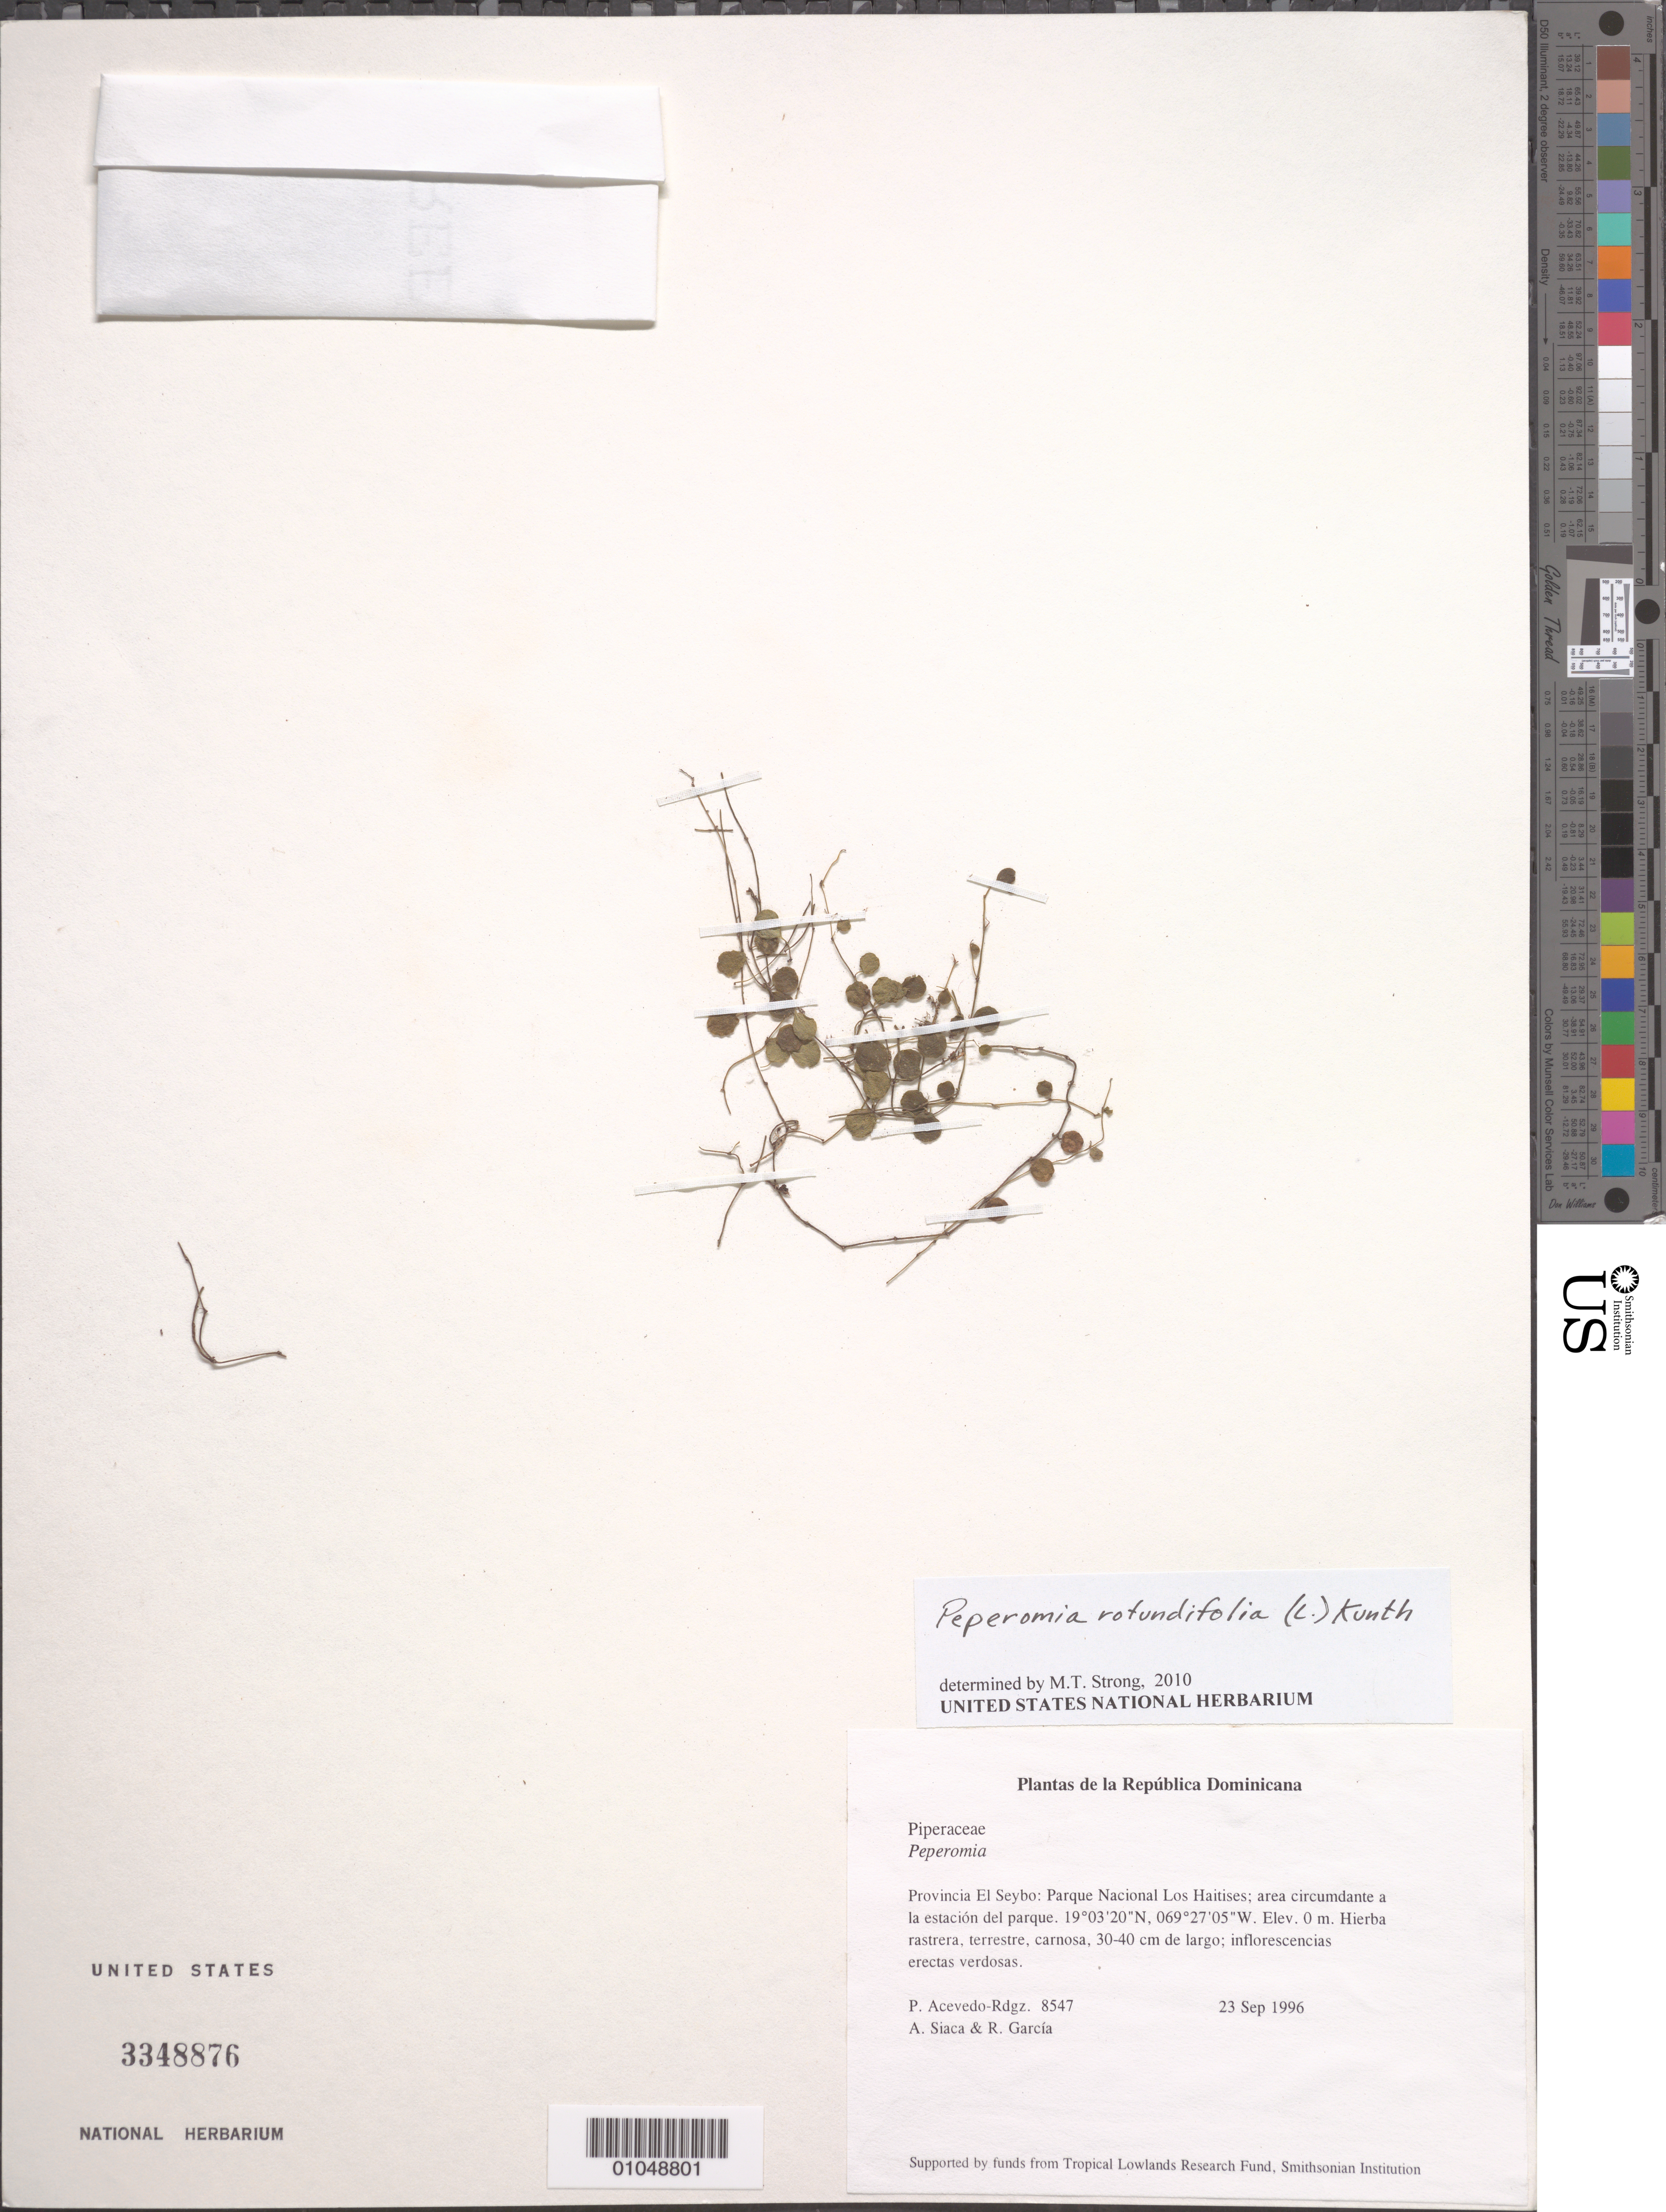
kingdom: Plantae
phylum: Tracheophyta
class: Magnoliopsida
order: Piperales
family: Piperaceae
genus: Peperomia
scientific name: Peperomia rotundifolia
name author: (L.) Kunth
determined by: Strong, M. T., (US), Smithsonian Institution - National Museum of Natural History (UNITED STATES)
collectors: P. Acevedo-Rodr., A. Siaca & R. G. García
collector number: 8547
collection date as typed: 23 Sep 1996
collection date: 1996-09-23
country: Dominican Republic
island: Hispaniola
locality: Provincia El Seibo: Parque Nacional Los Haitises; area circumdante a la estación del parque.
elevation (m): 0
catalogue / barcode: US 3348876